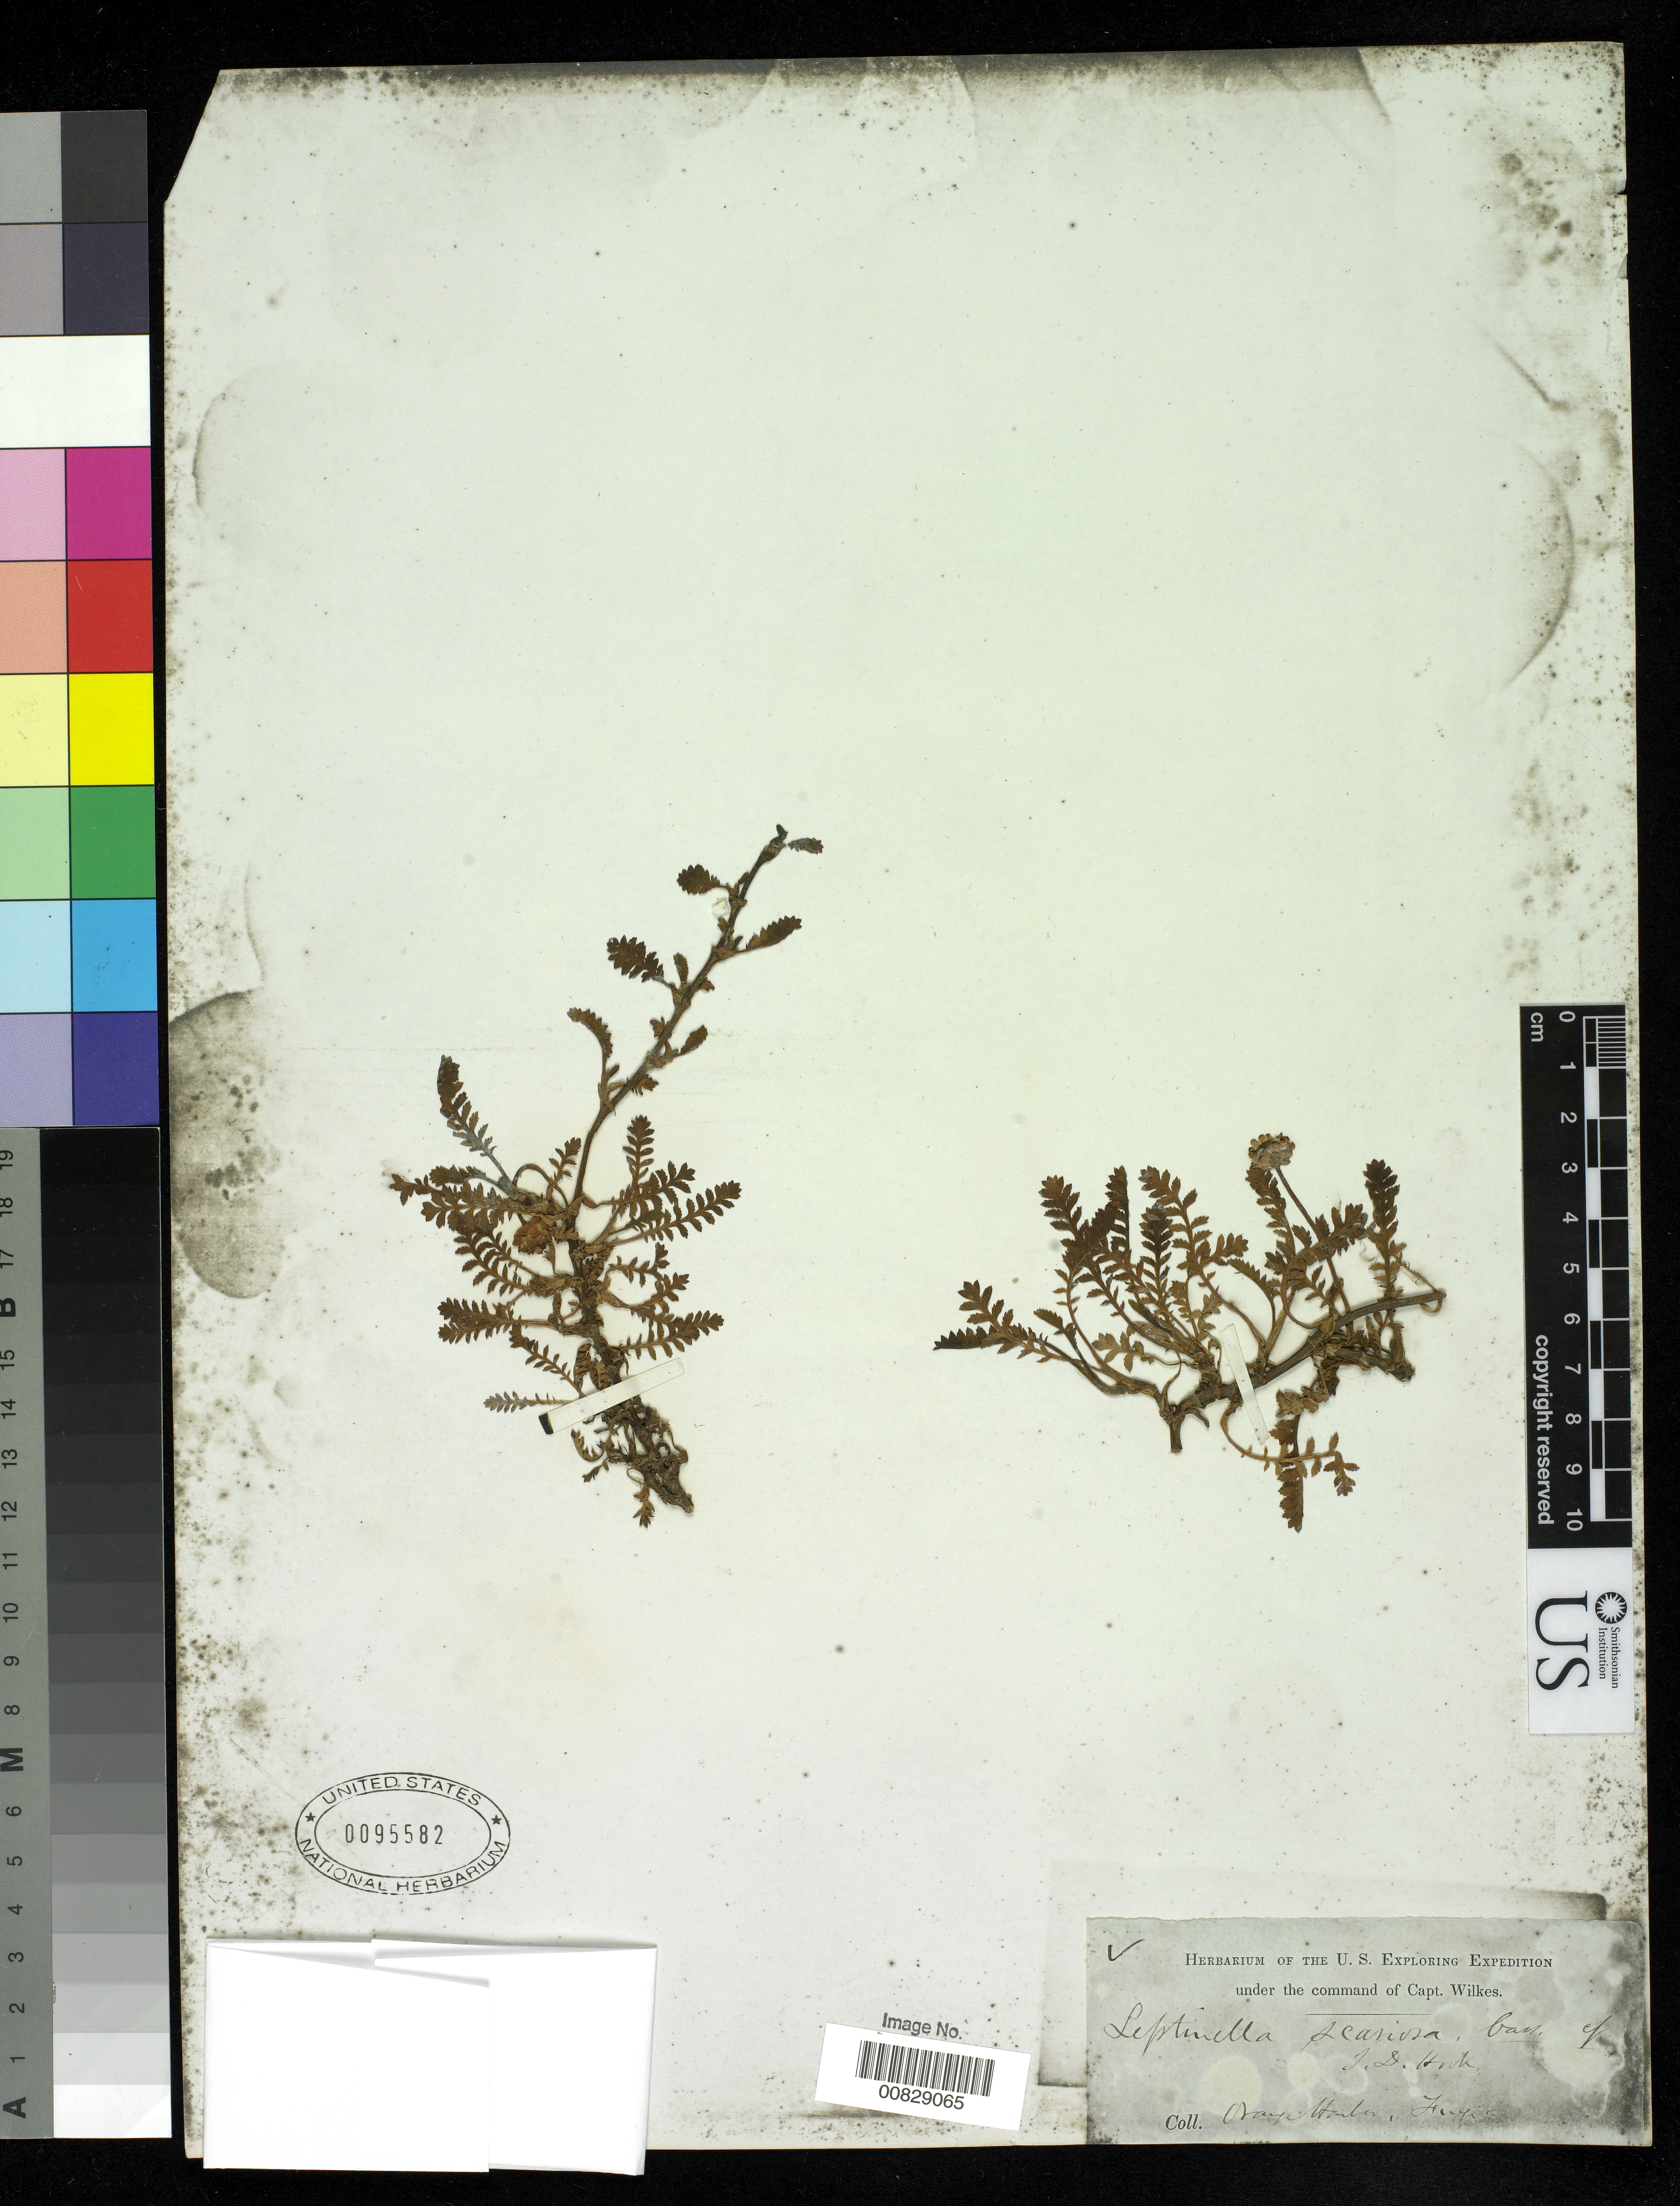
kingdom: Plantae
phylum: Tracheophyta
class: Magnoliopsida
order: Asterales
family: Asteraceae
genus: Cotula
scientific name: Cotula scariosa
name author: (Cass.) Franch.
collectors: Wilkes Explor. Exped.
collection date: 1838/1842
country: Argentina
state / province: Tierra del Fuego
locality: Orange Harbor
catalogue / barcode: US 95582